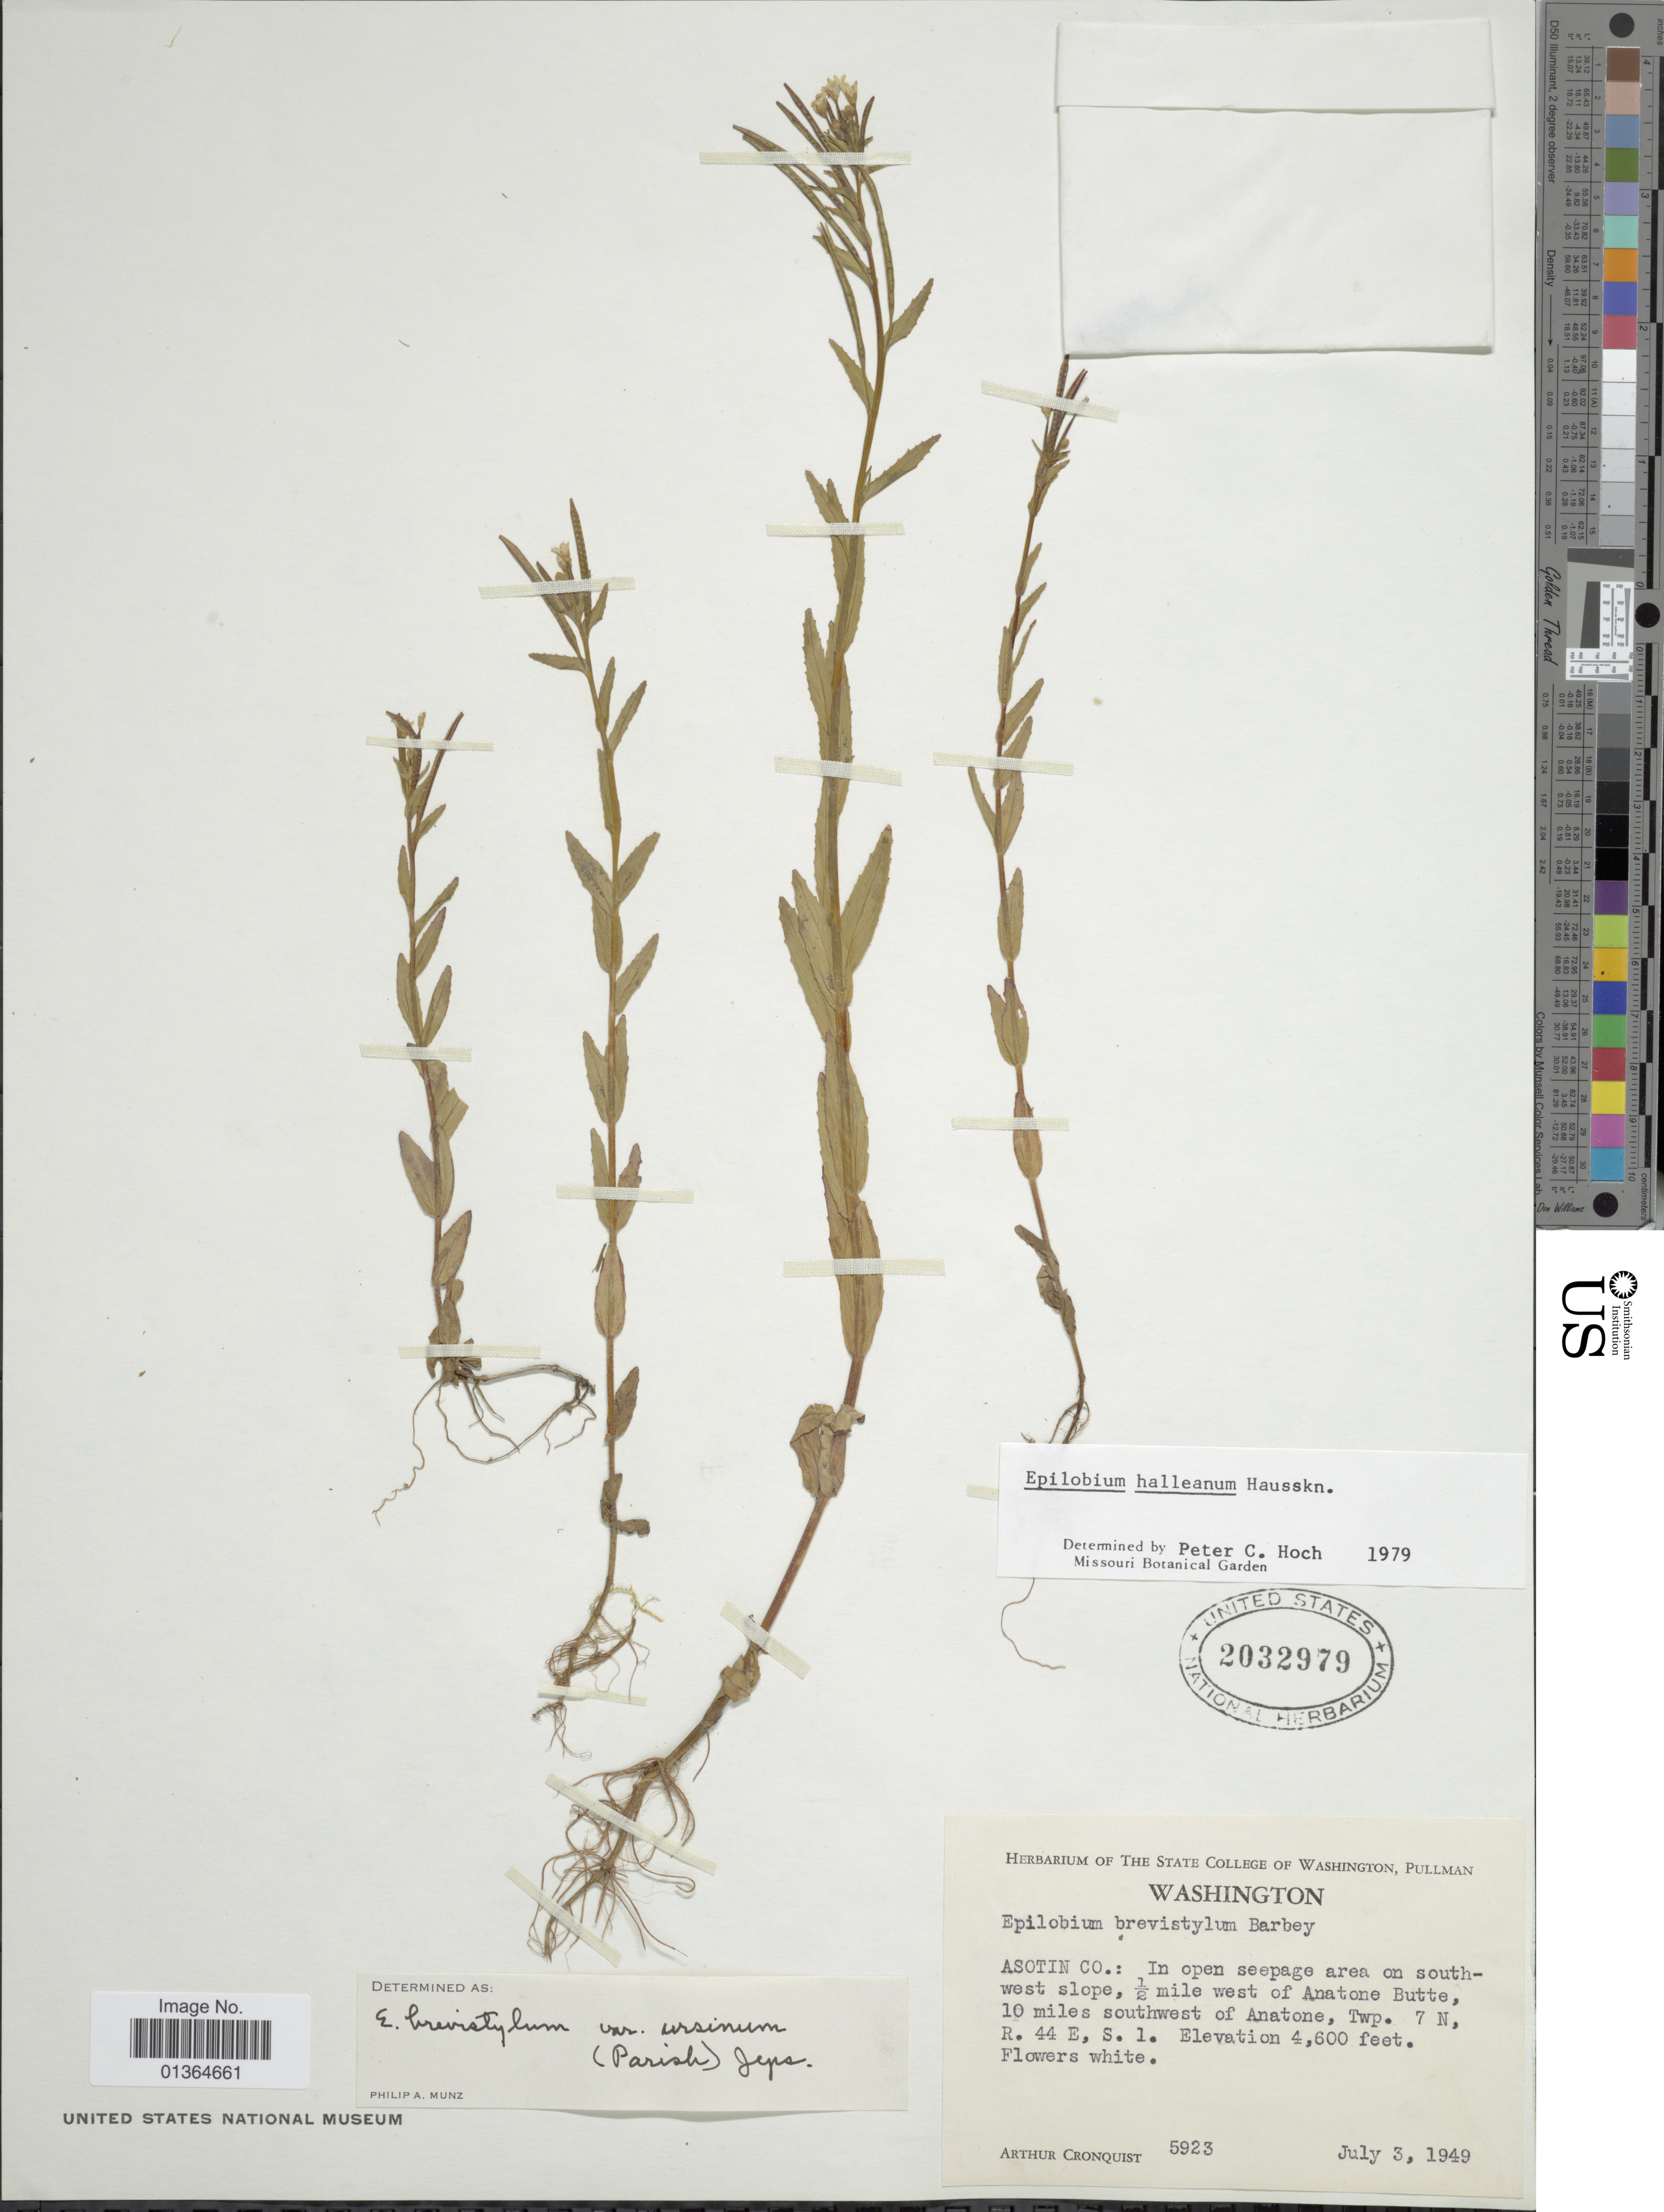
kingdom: Plantae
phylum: Tracheophyta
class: Magnoliopsida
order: Myrtales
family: Onagraceae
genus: Epilobium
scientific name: Epilobium hallianum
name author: Hausskn.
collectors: A. J. Cronquist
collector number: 5923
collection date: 1949-07-03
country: United States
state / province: Washington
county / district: Asotin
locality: Asotin Co.: In open seepage area on southwest slope, ½ mile west of Anatone Butte, 10 miles southwest of Anatone, Twp.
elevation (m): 1402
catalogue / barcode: US 2032979